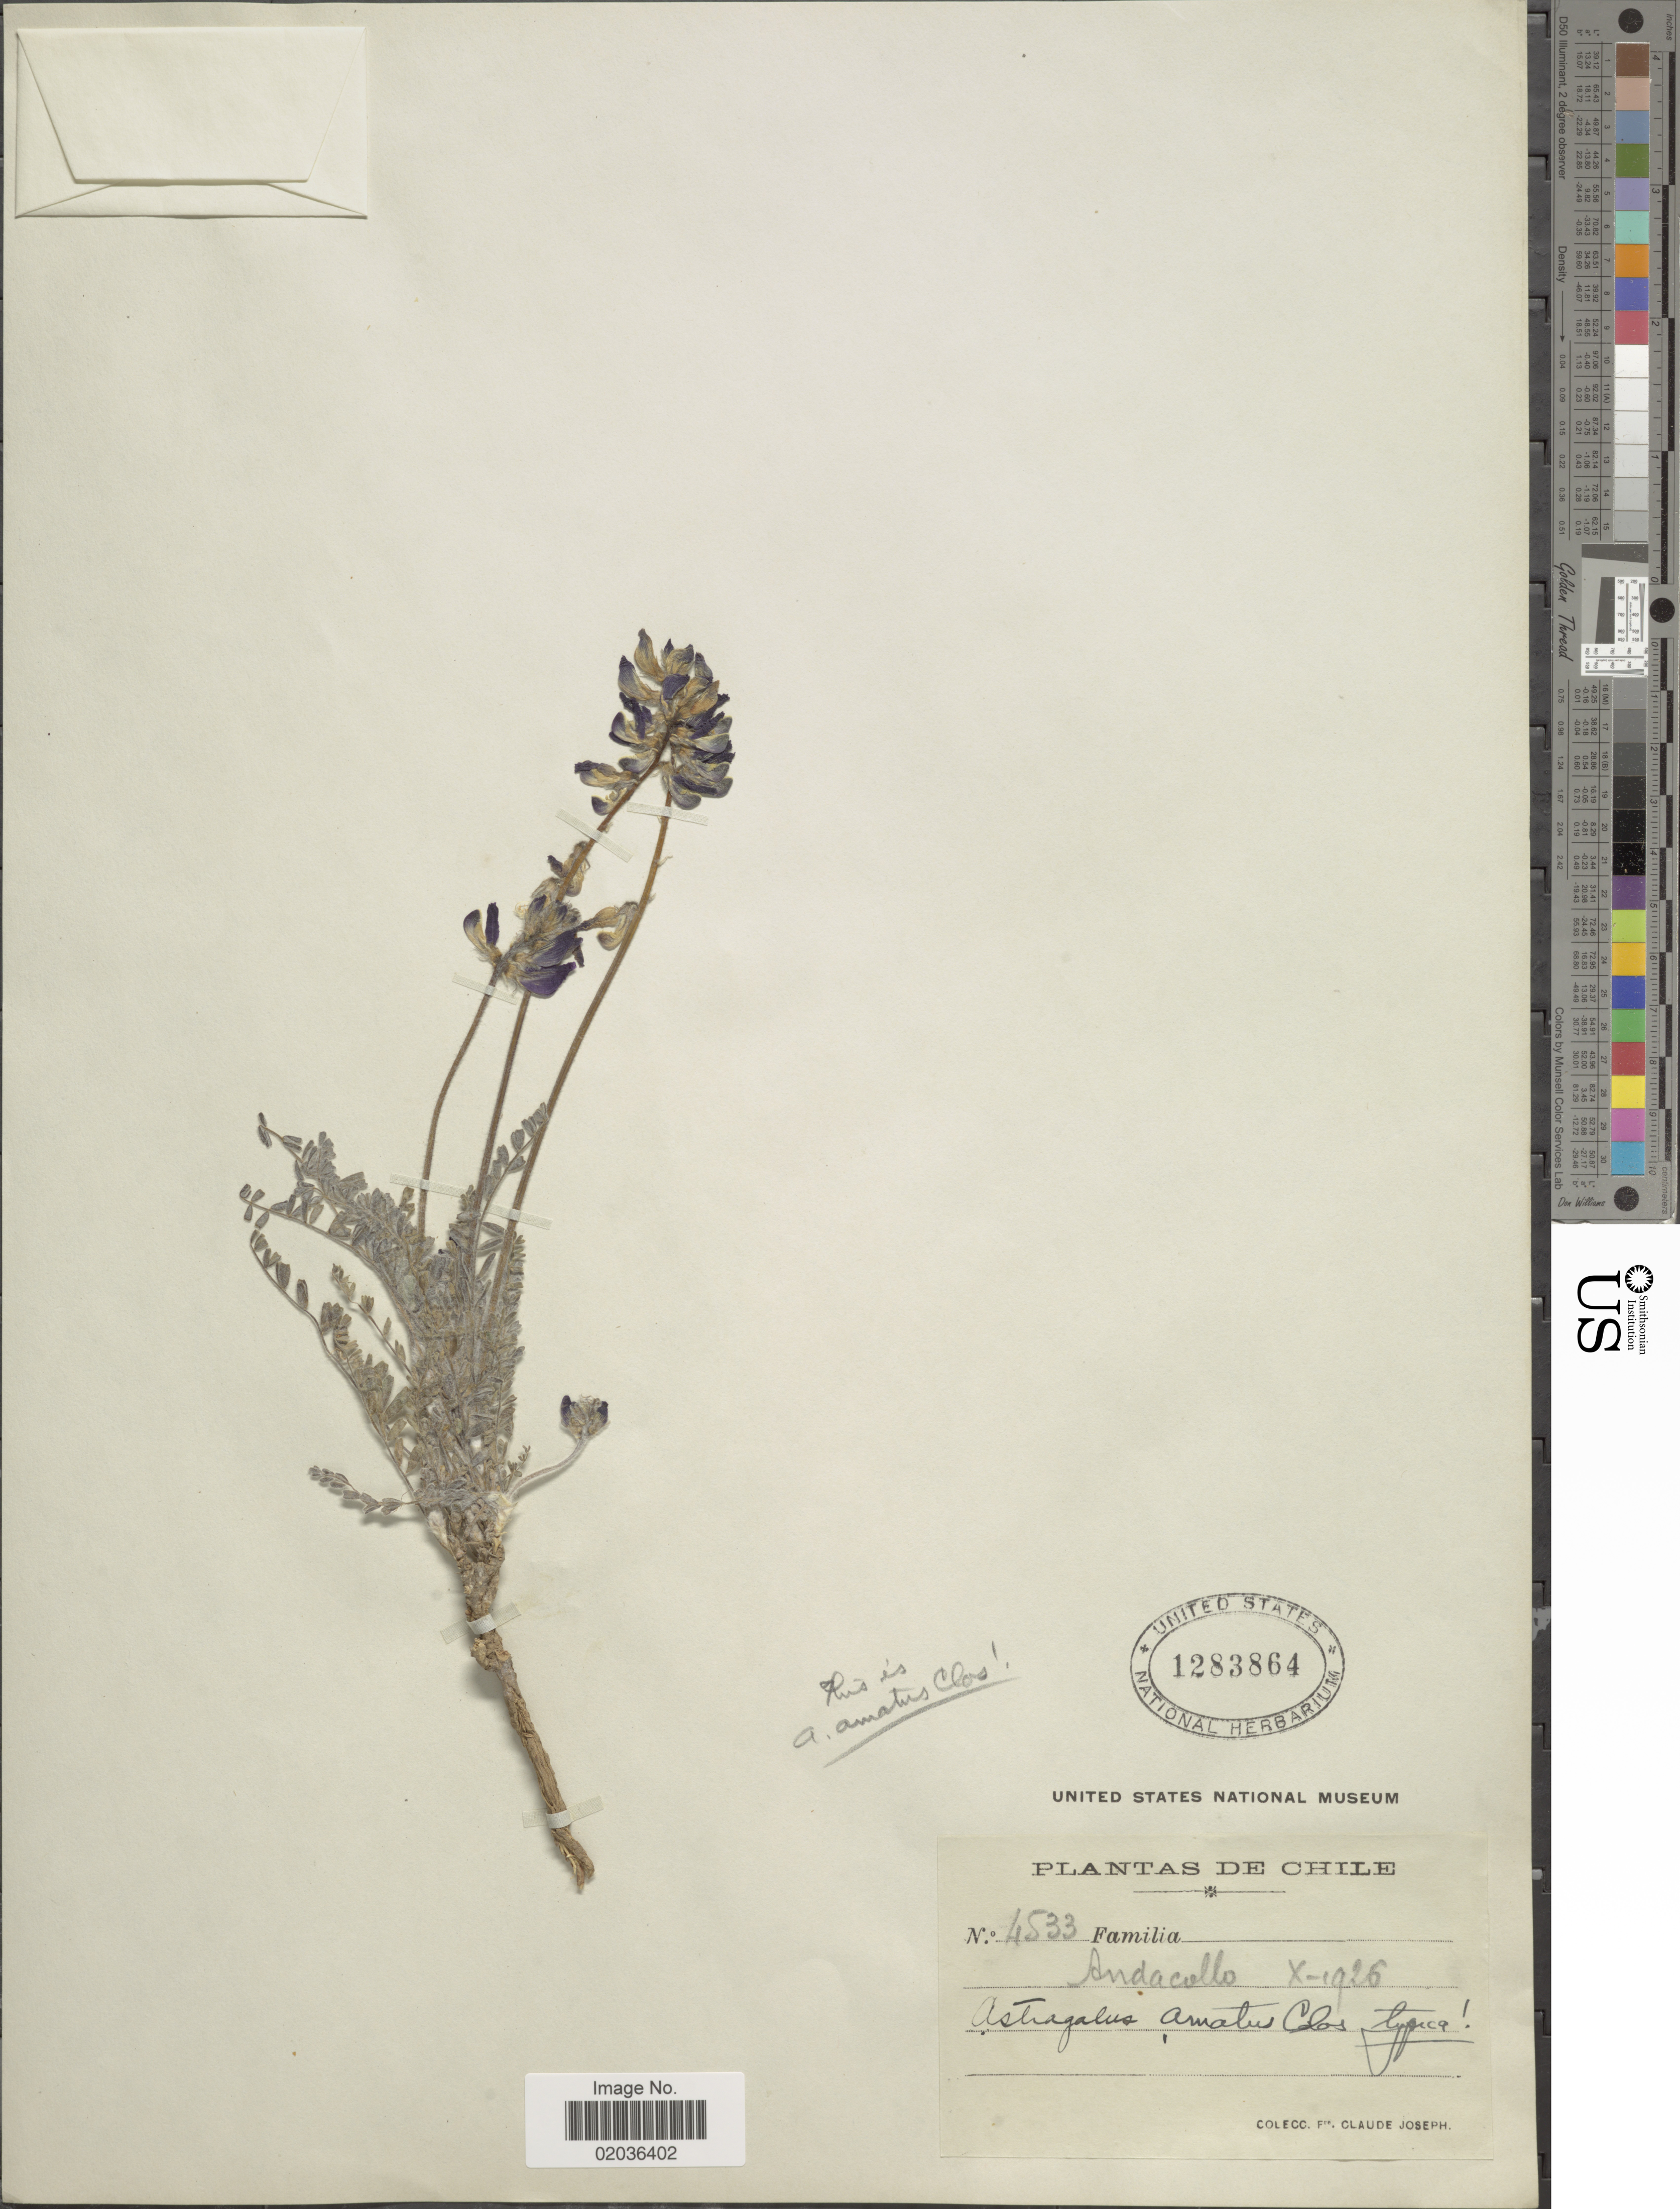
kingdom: Plantae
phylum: Tracheophyta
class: Magnoliopsida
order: Fabales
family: Fabaceae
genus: Astragalus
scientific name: Astragalus amatus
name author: Clos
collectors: Bro. Claude-Joseph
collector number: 4533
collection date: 1926-10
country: Chile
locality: Andacollo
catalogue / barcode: US 1283864